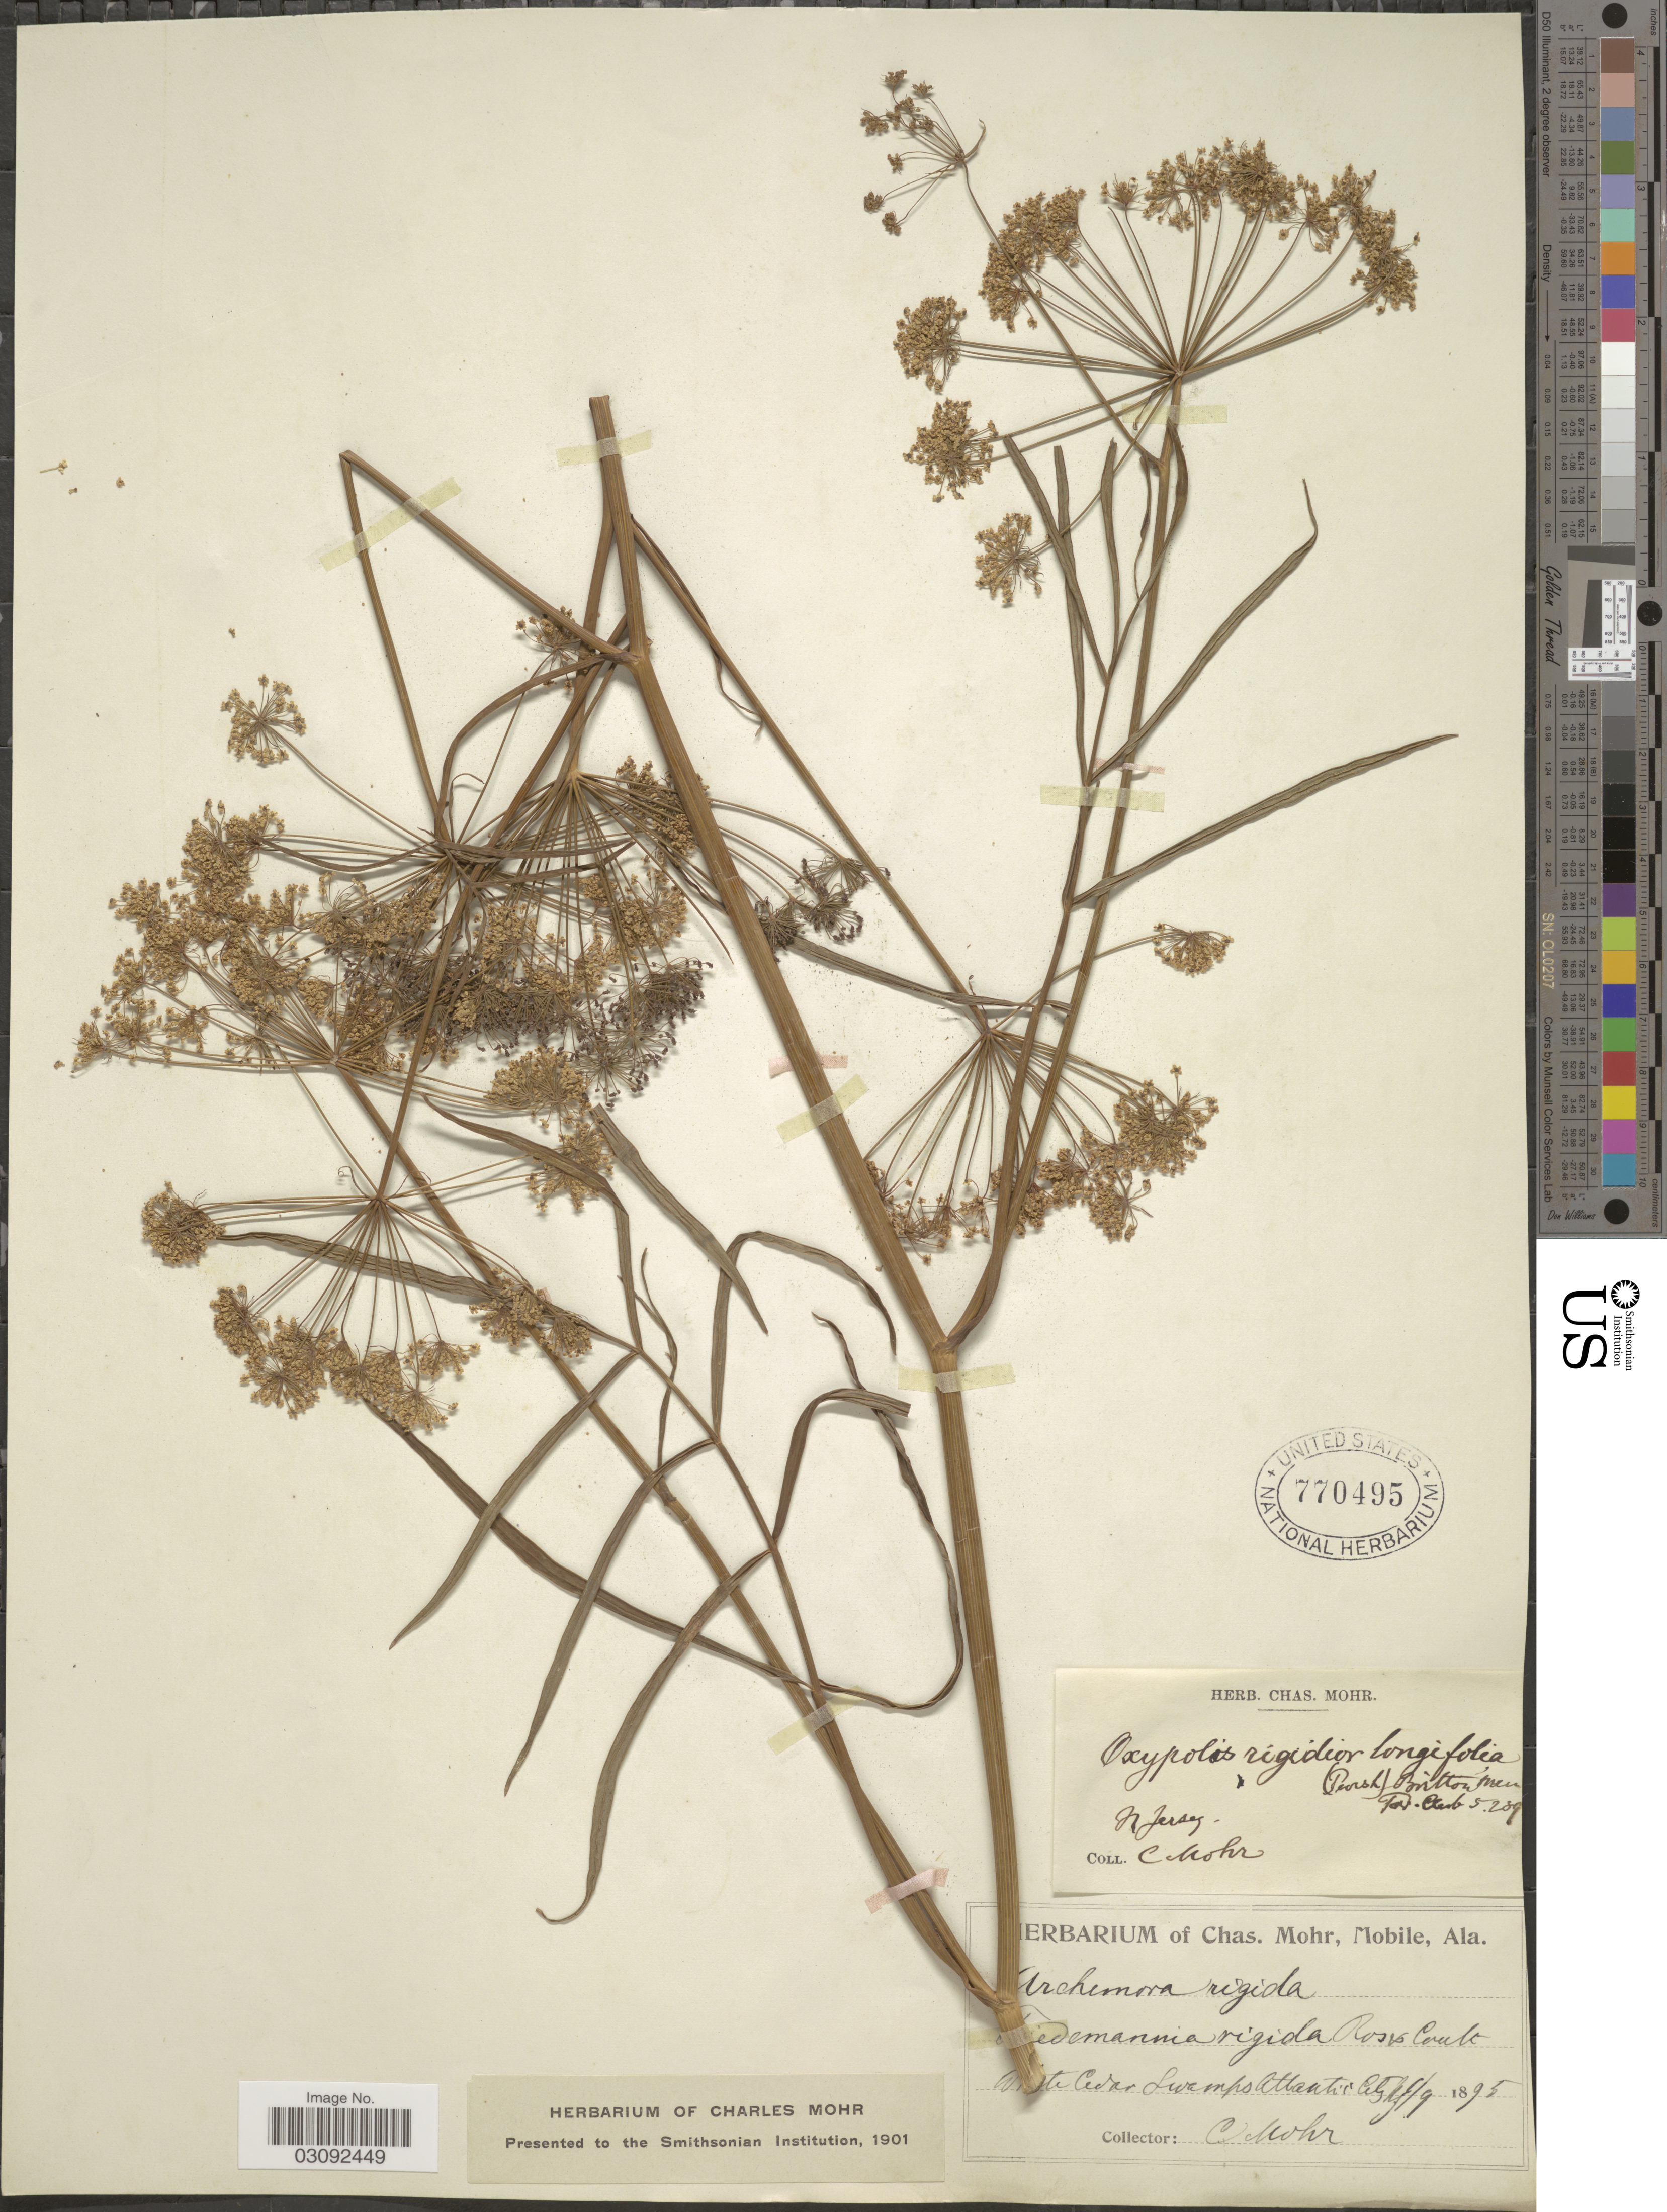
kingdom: Plantae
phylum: Tracheophyta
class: Magnoliopsida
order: Apiales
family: Apiaceae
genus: Oxypolis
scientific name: Oxypolis rigidior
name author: (L.) Raf.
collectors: Mohr, C. T. (herbarium)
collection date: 1895-01-09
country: United States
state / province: New Jersey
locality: White Cedar Swamps, Atlantic City.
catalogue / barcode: US 770495